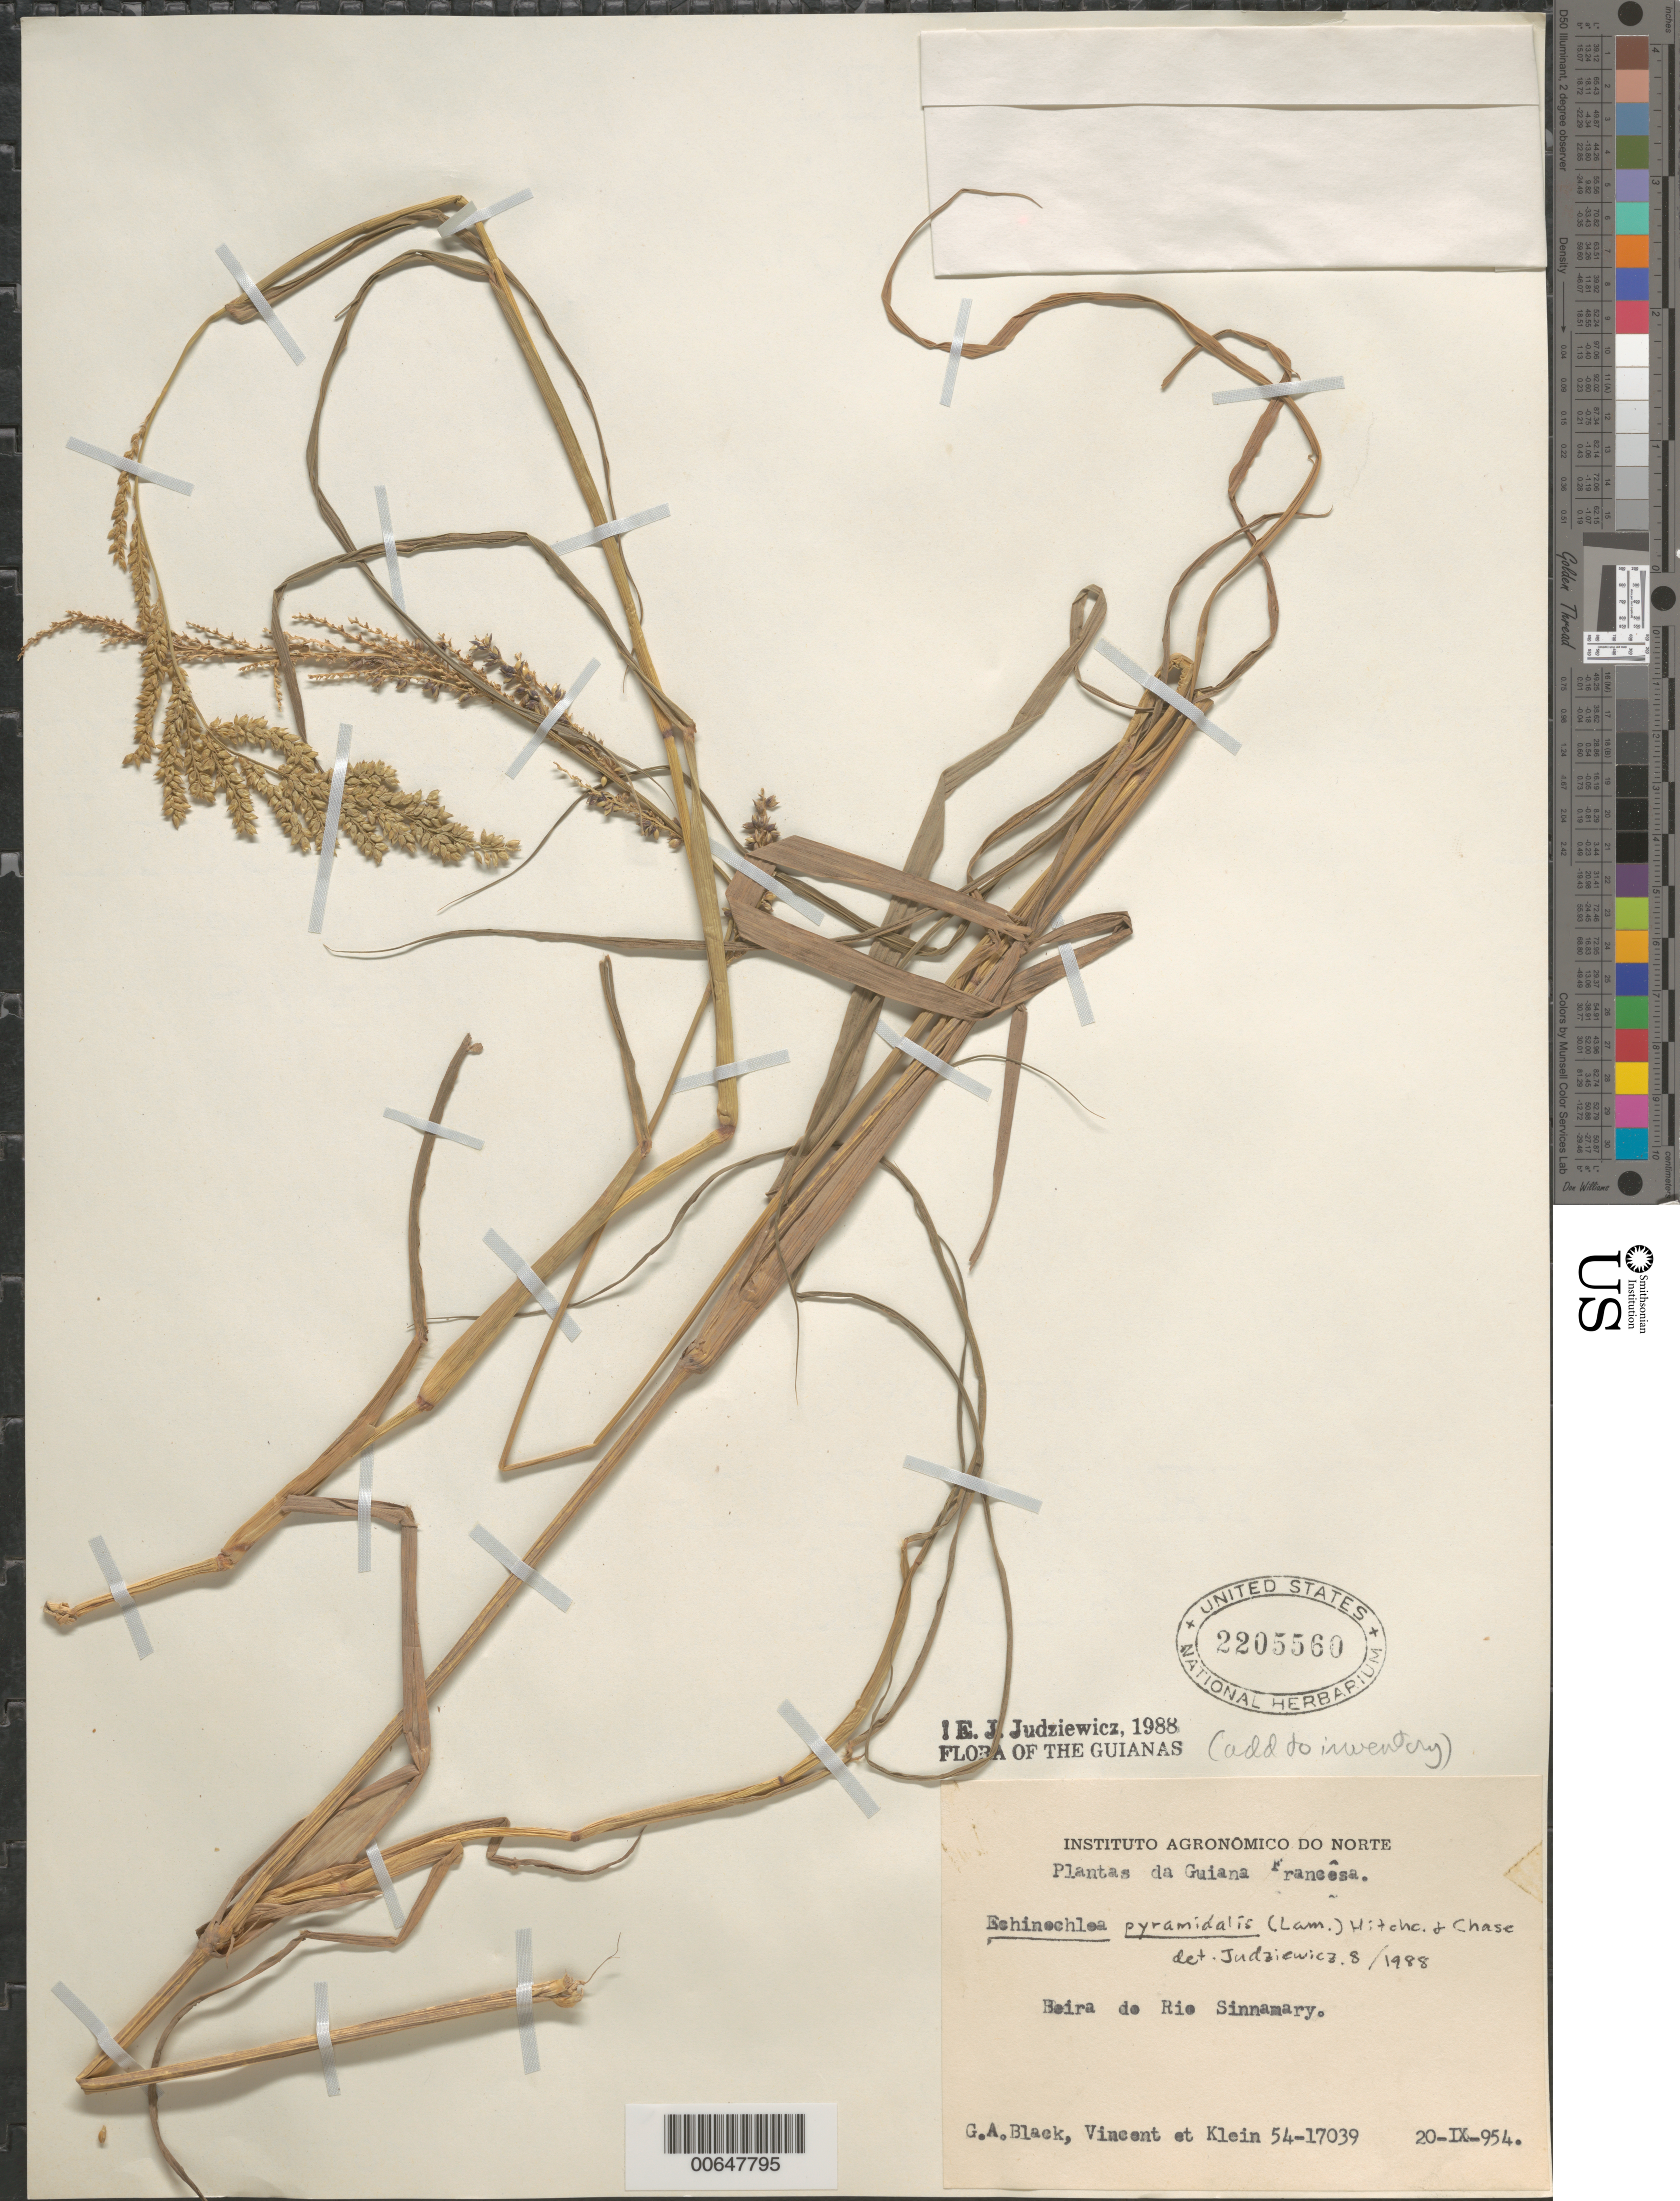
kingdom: Plantae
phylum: Tracheophyta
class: Liliopsida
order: Poales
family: Poaceae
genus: Echinochloa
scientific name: Echinochloa pyramidalis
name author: (Lam.) Hitchc. & Chase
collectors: G. A. Black, -- Vincent & Klein, --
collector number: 54-17039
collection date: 1954-09-20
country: French Guiana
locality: The Guianas. Guiana Francêsa. Beira do Rio Sinnamary.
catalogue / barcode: US 2205560